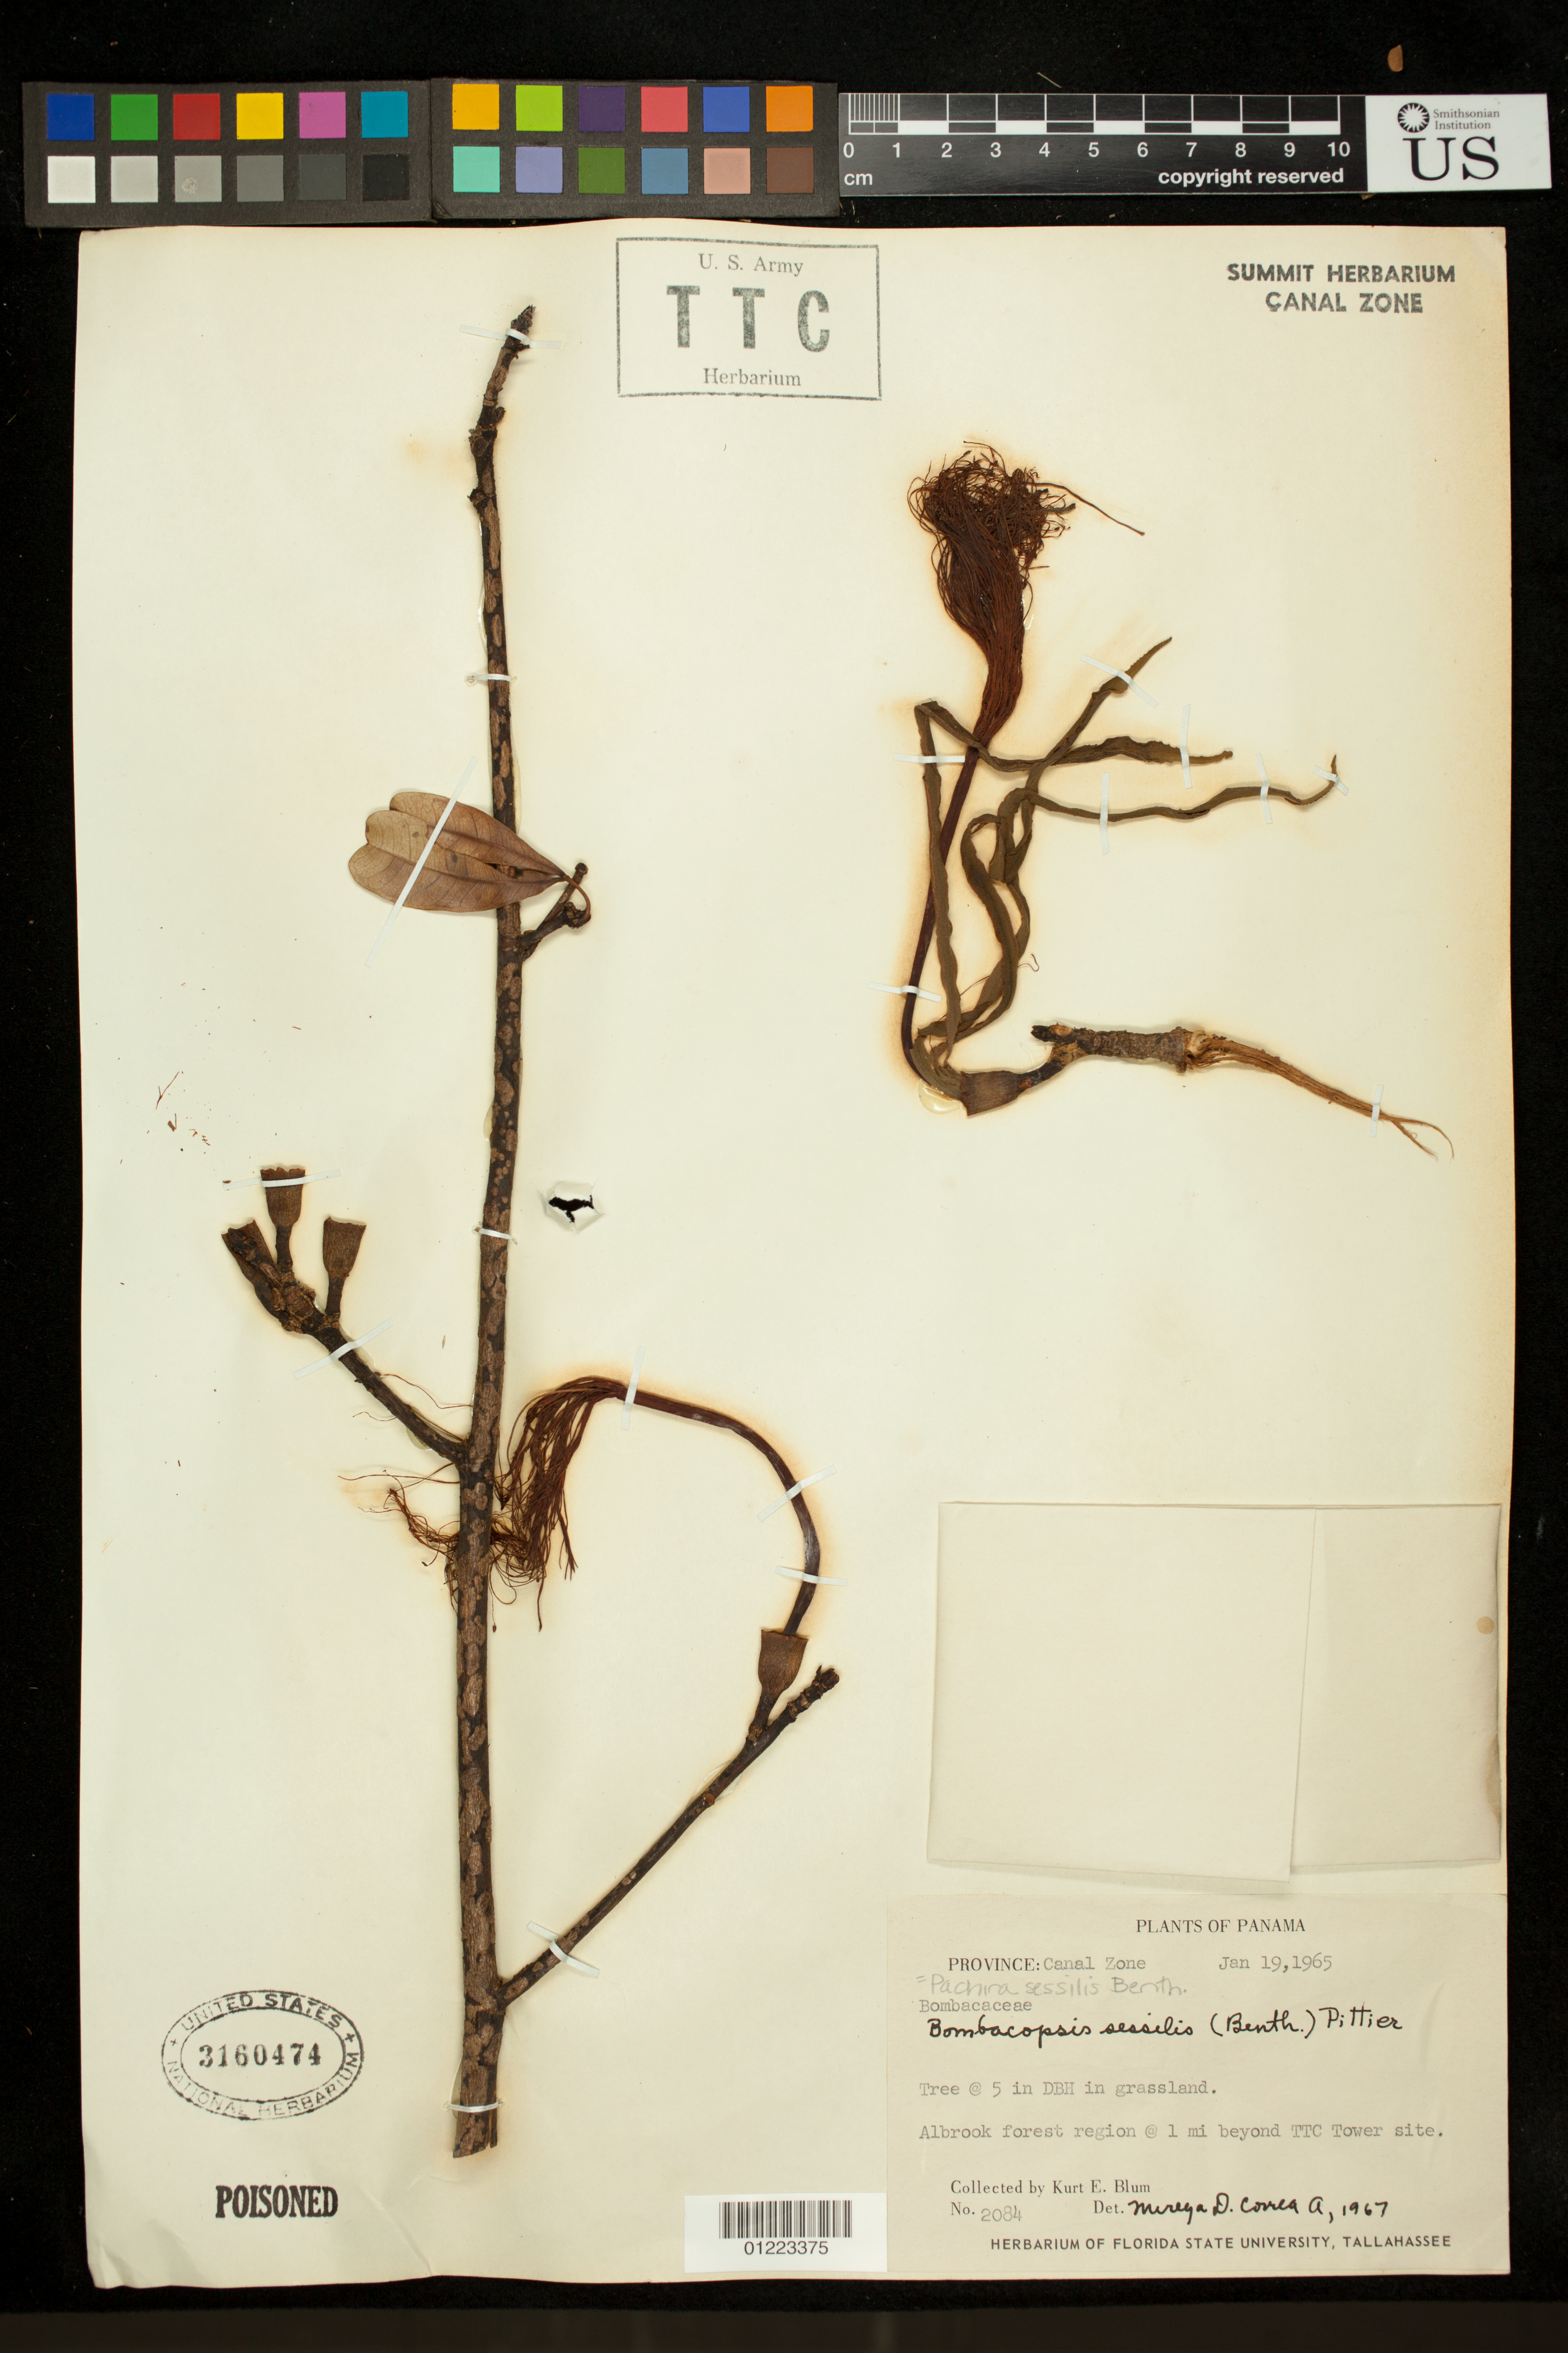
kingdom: Plantae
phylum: Tracheophyta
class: Magnoliopsida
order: Malvales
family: Malvaceae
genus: Pachira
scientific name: Pachira sessilis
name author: Benth.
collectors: K. E. Blum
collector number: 2084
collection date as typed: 1/19/1965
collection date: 1965-01-19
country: Panama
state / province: Panamá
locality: Albrook forest region @1 mi beyond TTC Tower site. Canal Zone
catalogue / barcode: US 3160474